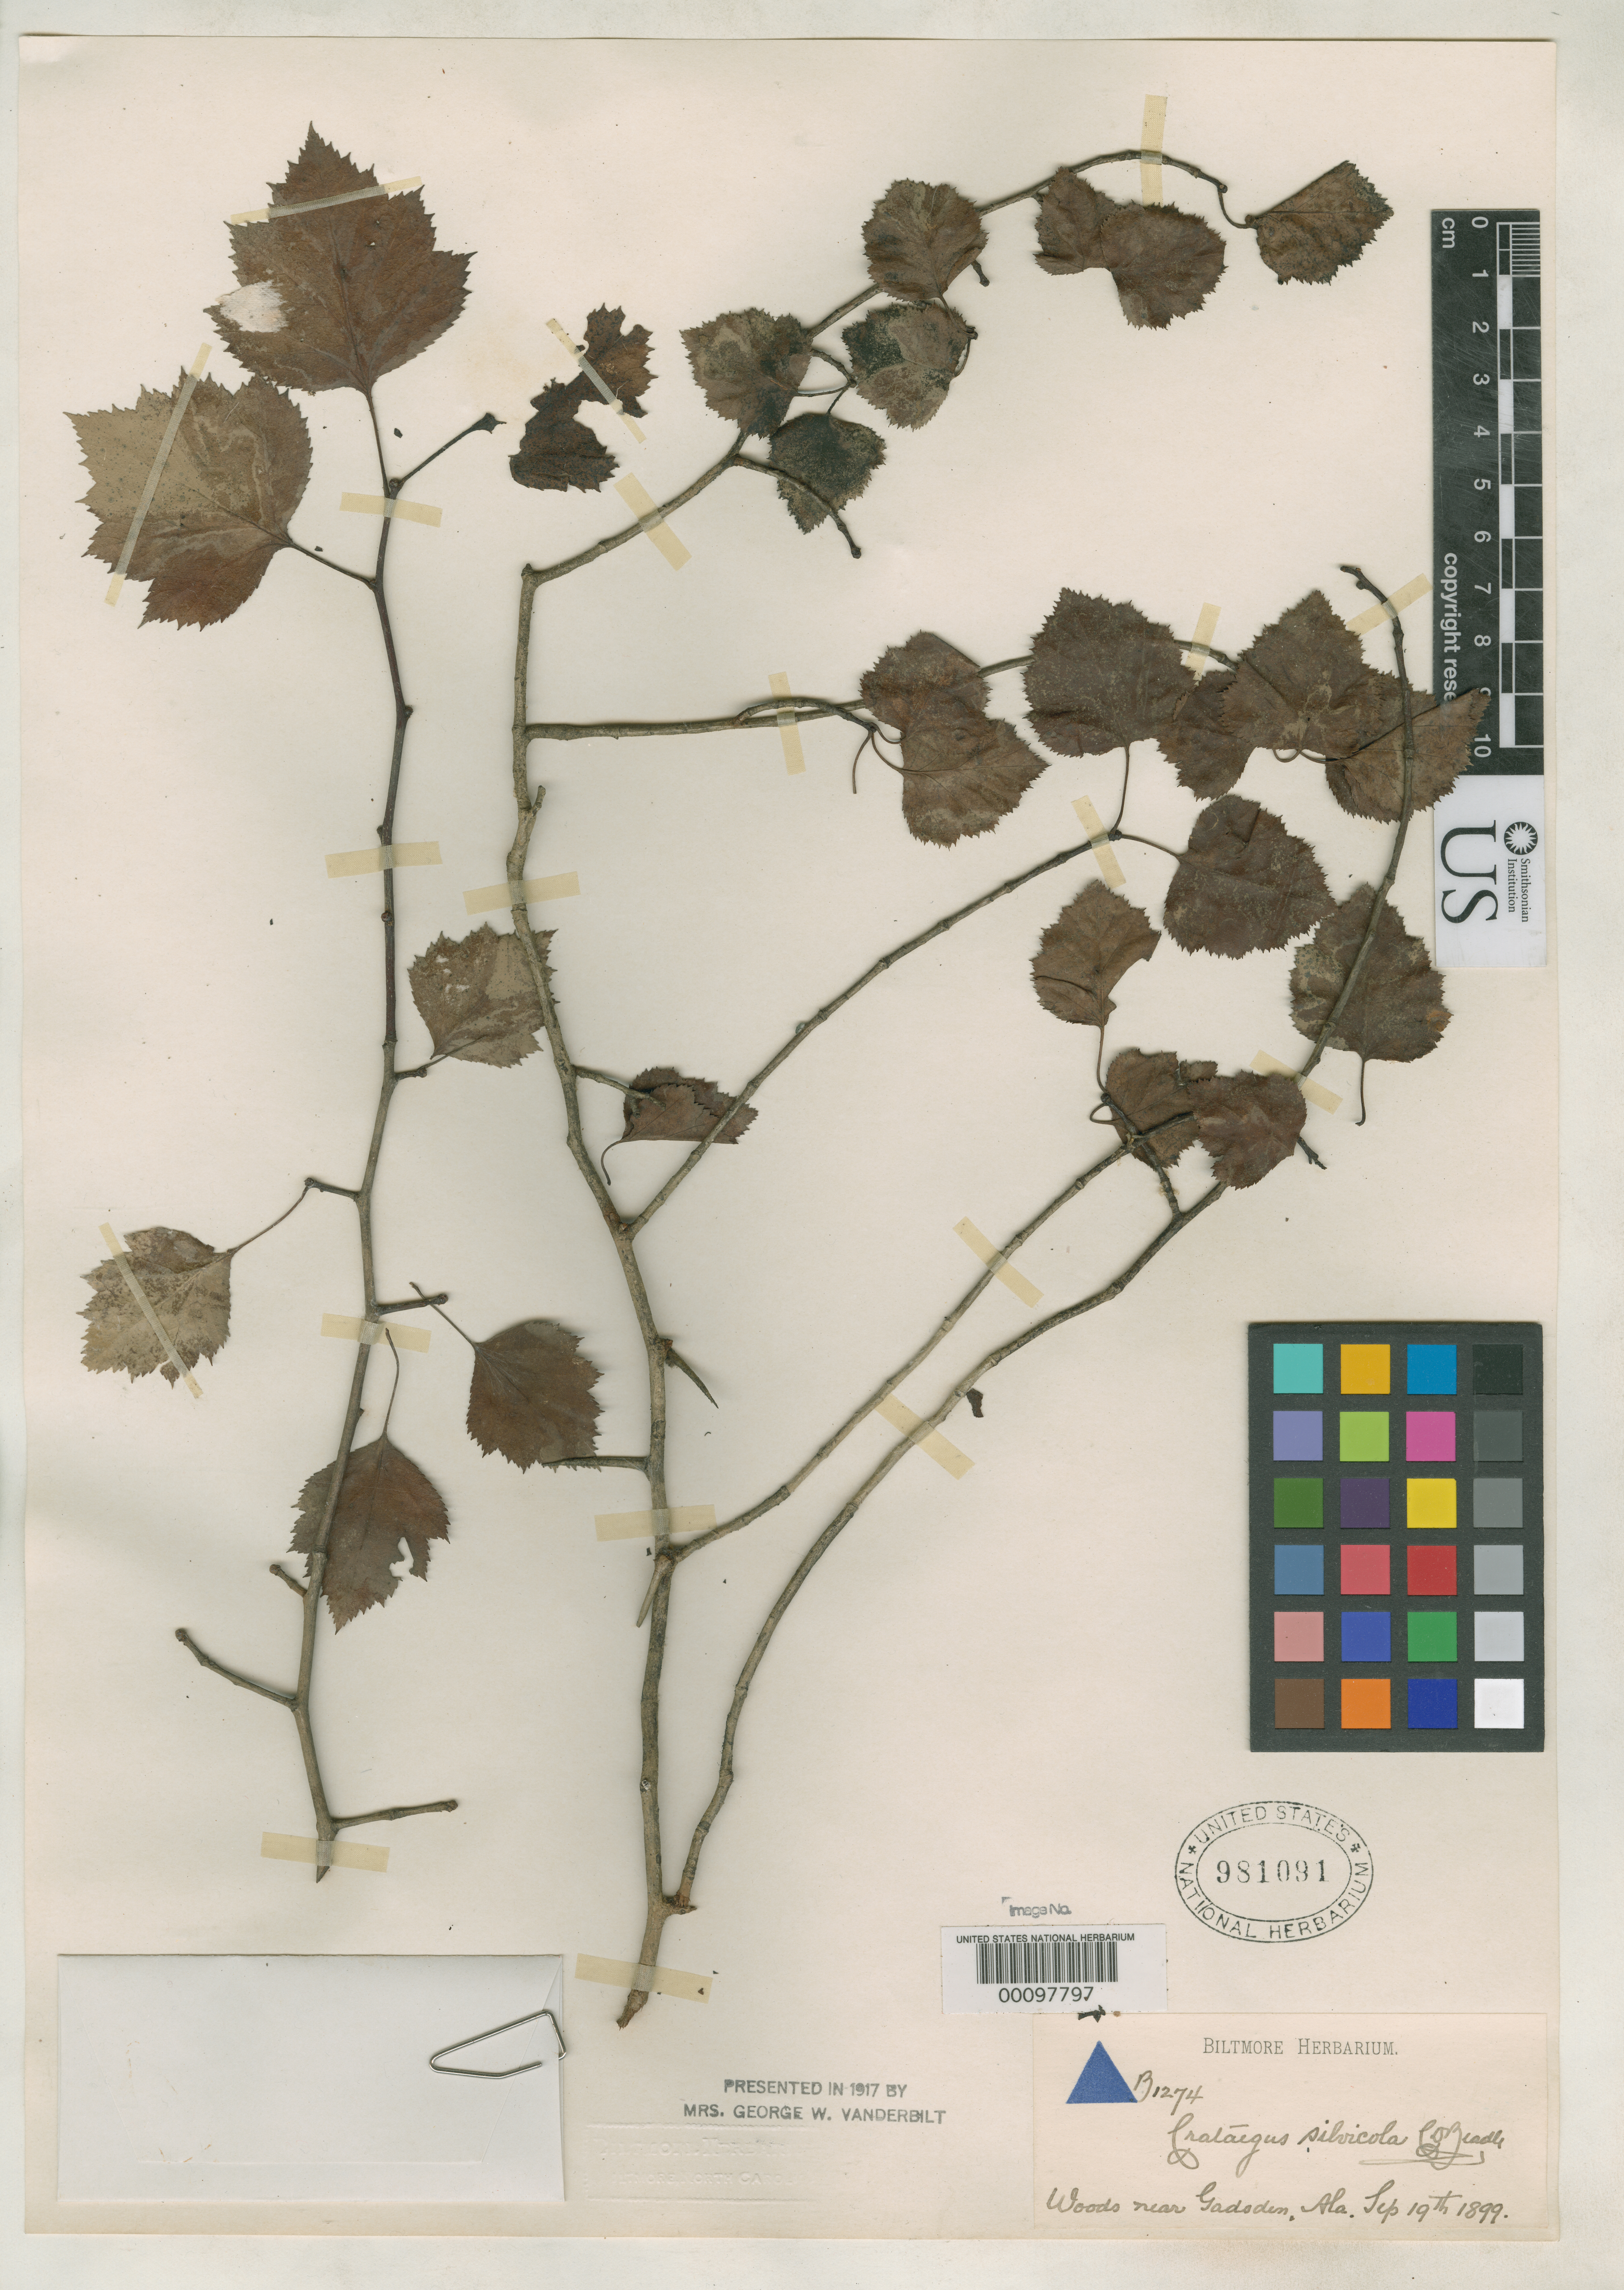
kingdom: Plantae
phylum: Tracheophyta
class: Magnoliopsida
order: Rosales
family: Rosaceae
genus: Crataegus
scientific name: Crataegus silvicola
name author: Beadle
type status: Type Collection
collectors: C. Beadle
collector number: B1274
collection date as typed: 19 Sep 1899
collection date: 1899-09-19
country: United States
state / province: Alabama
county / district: Etowah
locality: Woods near Gadsden, Ala.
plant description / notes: Later homonym of Crataegus silvicola Gand. (1871).; One of two US sheets ex Biltmore Herbarium. Collector name and number not cited in protologue.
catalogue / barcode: US 981091